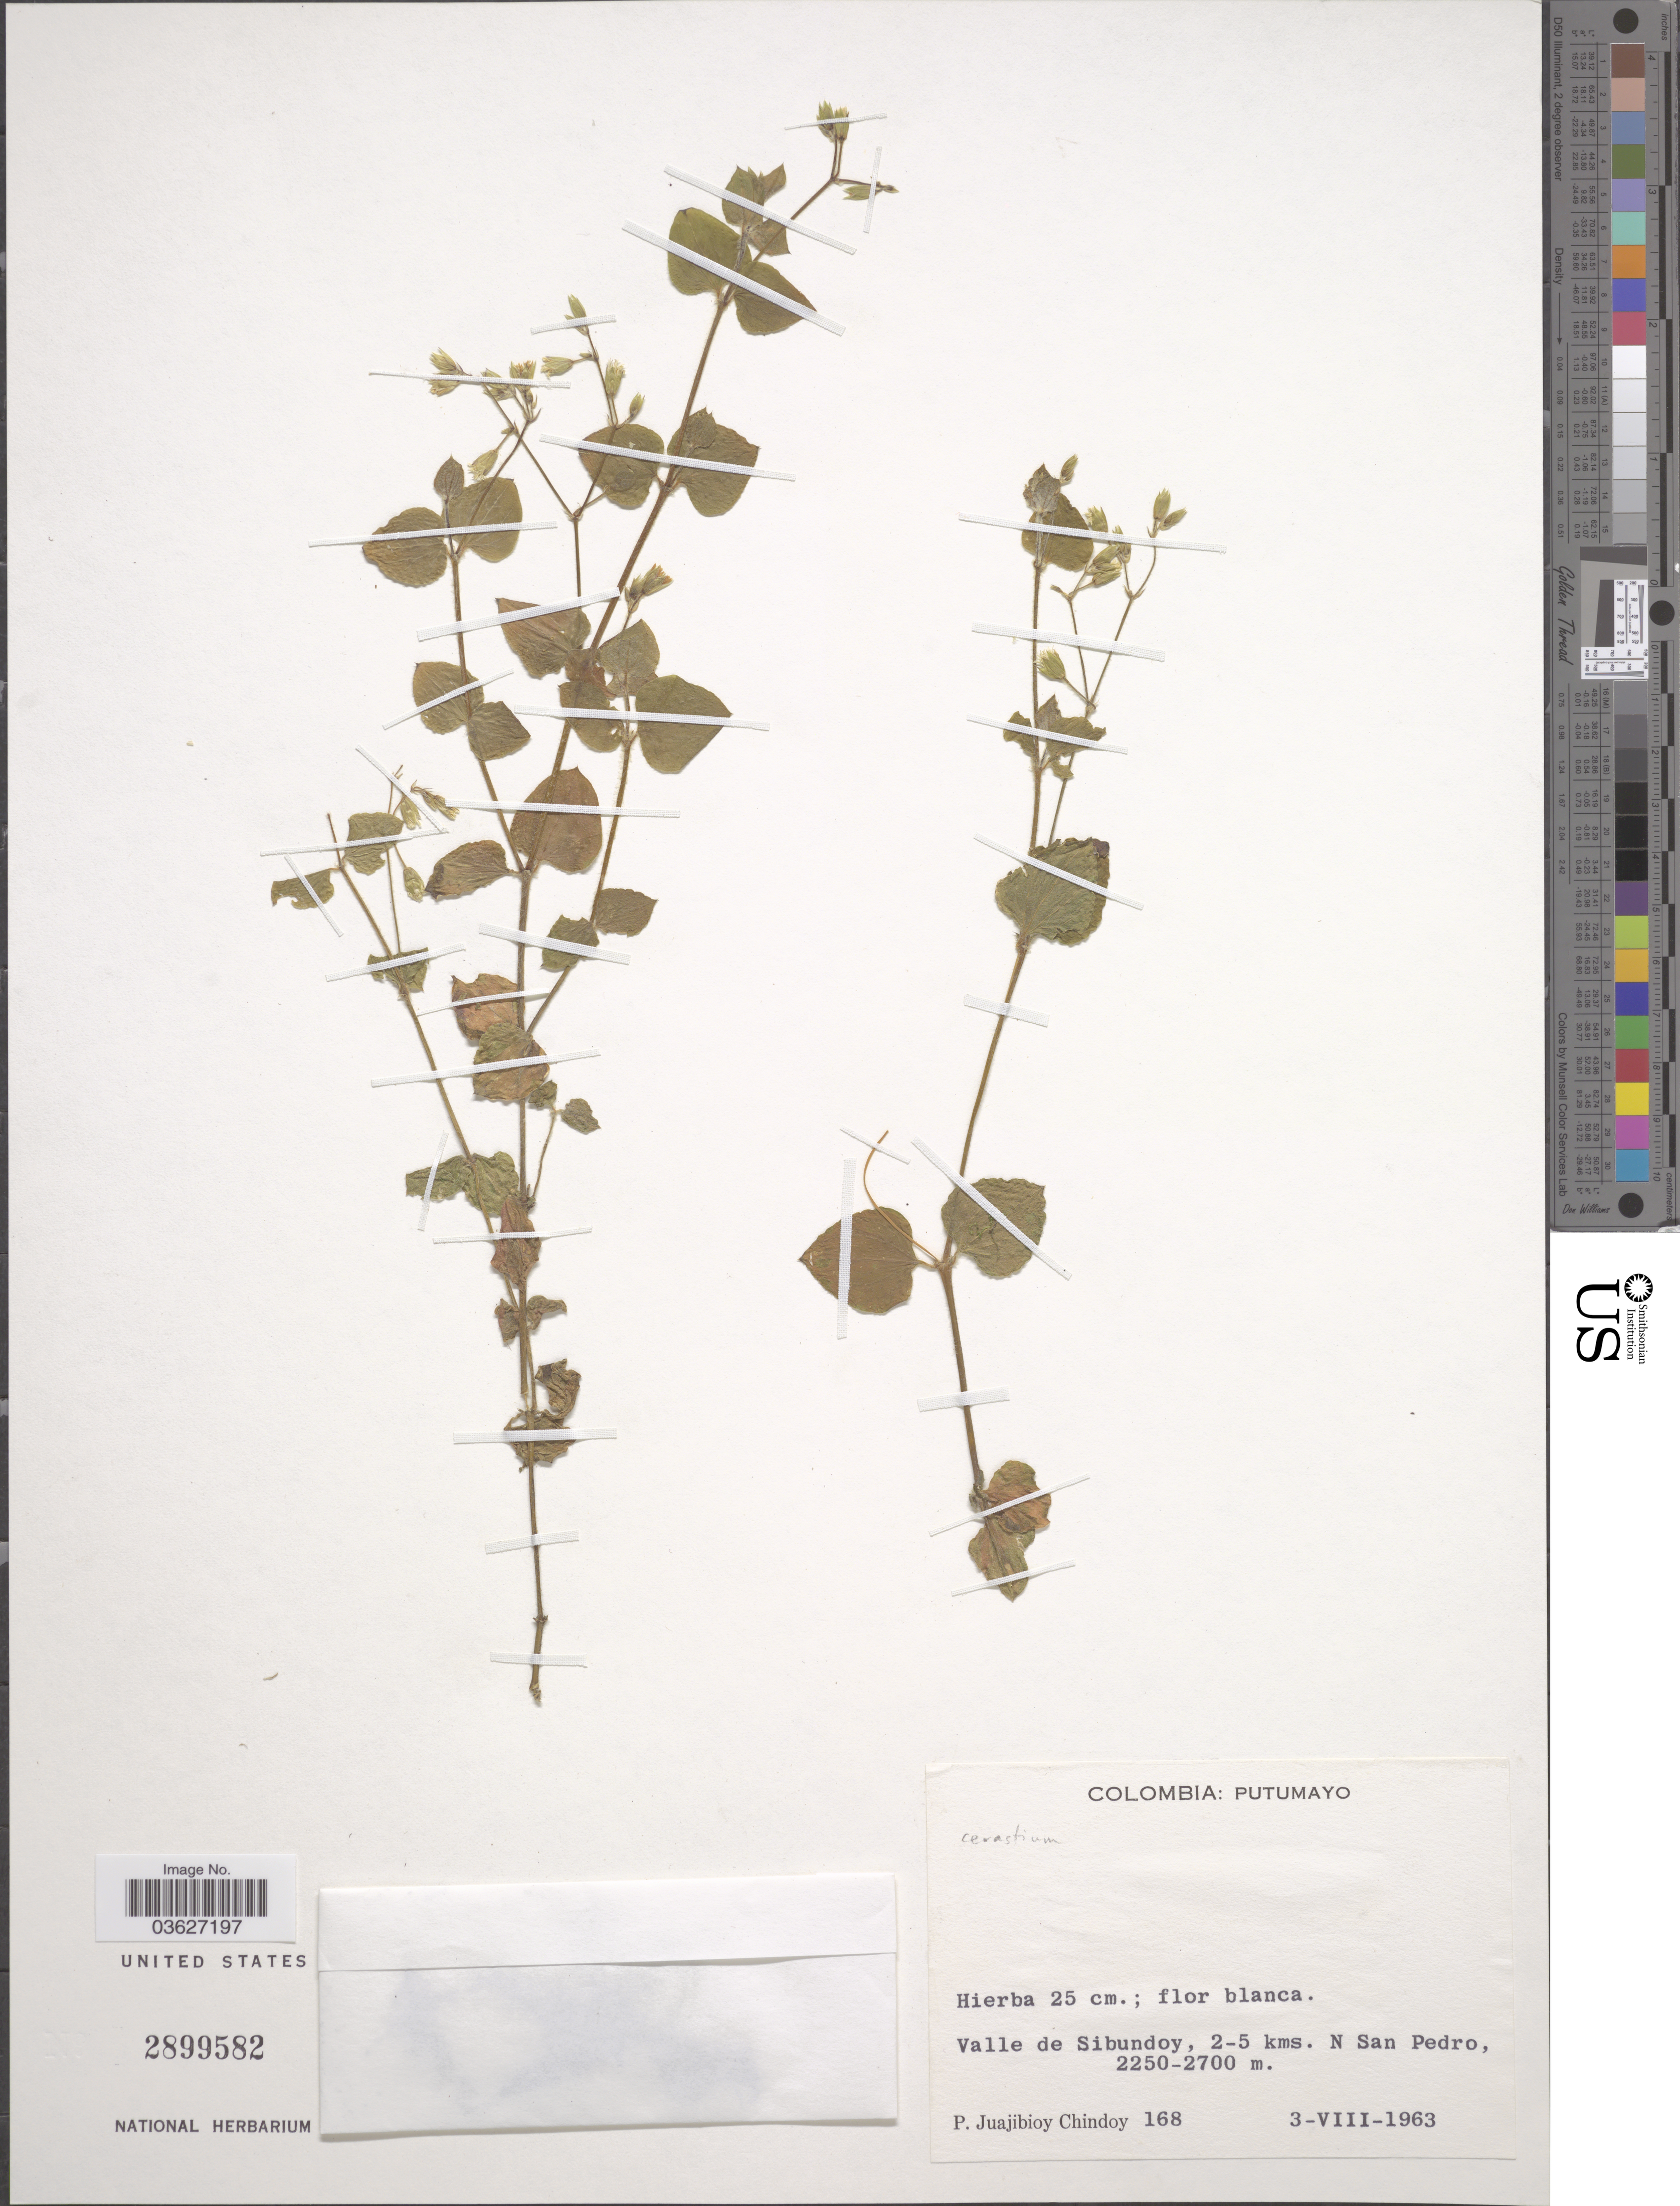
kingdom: Plantae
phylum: Tracheophyta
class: Magnoliopsida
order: Caryophyllales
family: Caryophyllaceae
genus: Drymaria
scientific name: Drymaria sp.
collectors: P. Juajibioy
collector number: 168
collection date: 1963-08-03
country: Colombia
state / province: Putumayo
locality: Valle de Sibundoy, 2-5 kms. N San Pedro.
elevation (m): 2250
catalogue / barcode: US 2899582